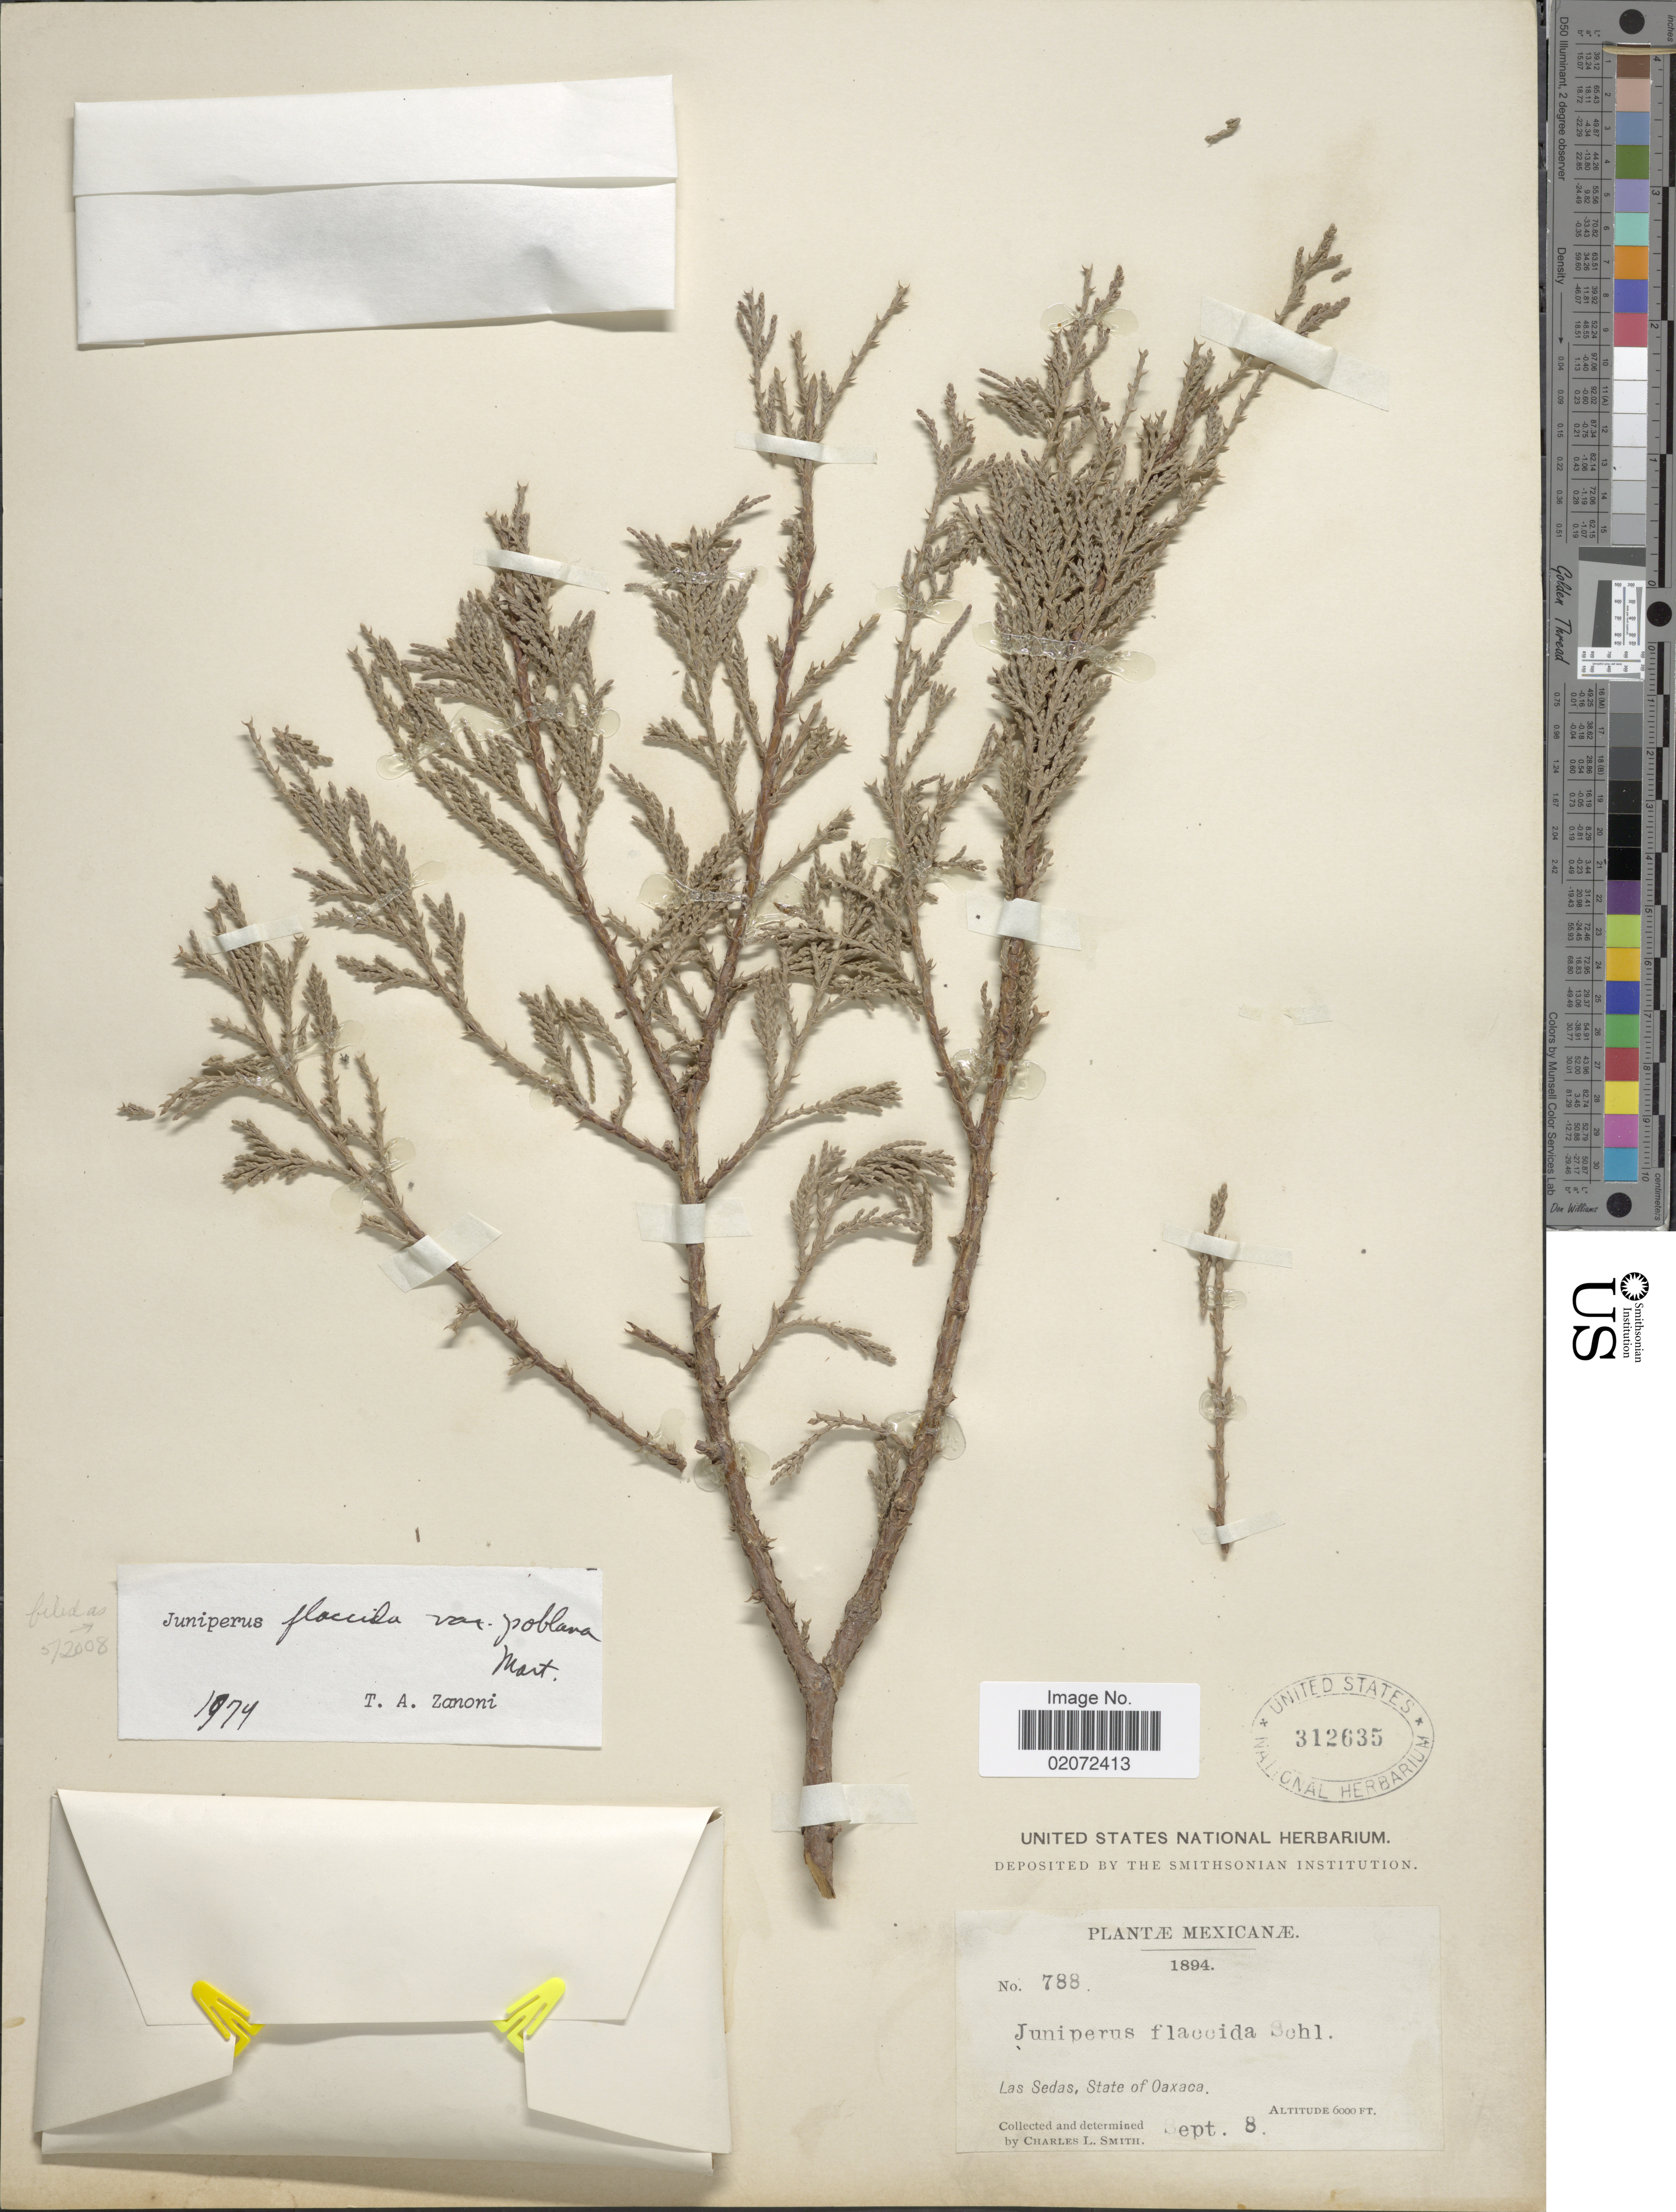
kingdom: Plantae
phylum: Tracheophyta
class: Pinopsida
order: Pinales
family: Cupressaceae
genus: Juniperus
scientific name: Juniperus flaccida var. poblana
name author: Martínez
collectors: C. L. Smith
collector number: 788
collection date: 1894-09-08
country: Mexico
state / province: Oaxaca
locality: Las Sedas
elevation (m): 1829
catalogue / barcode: US 312635